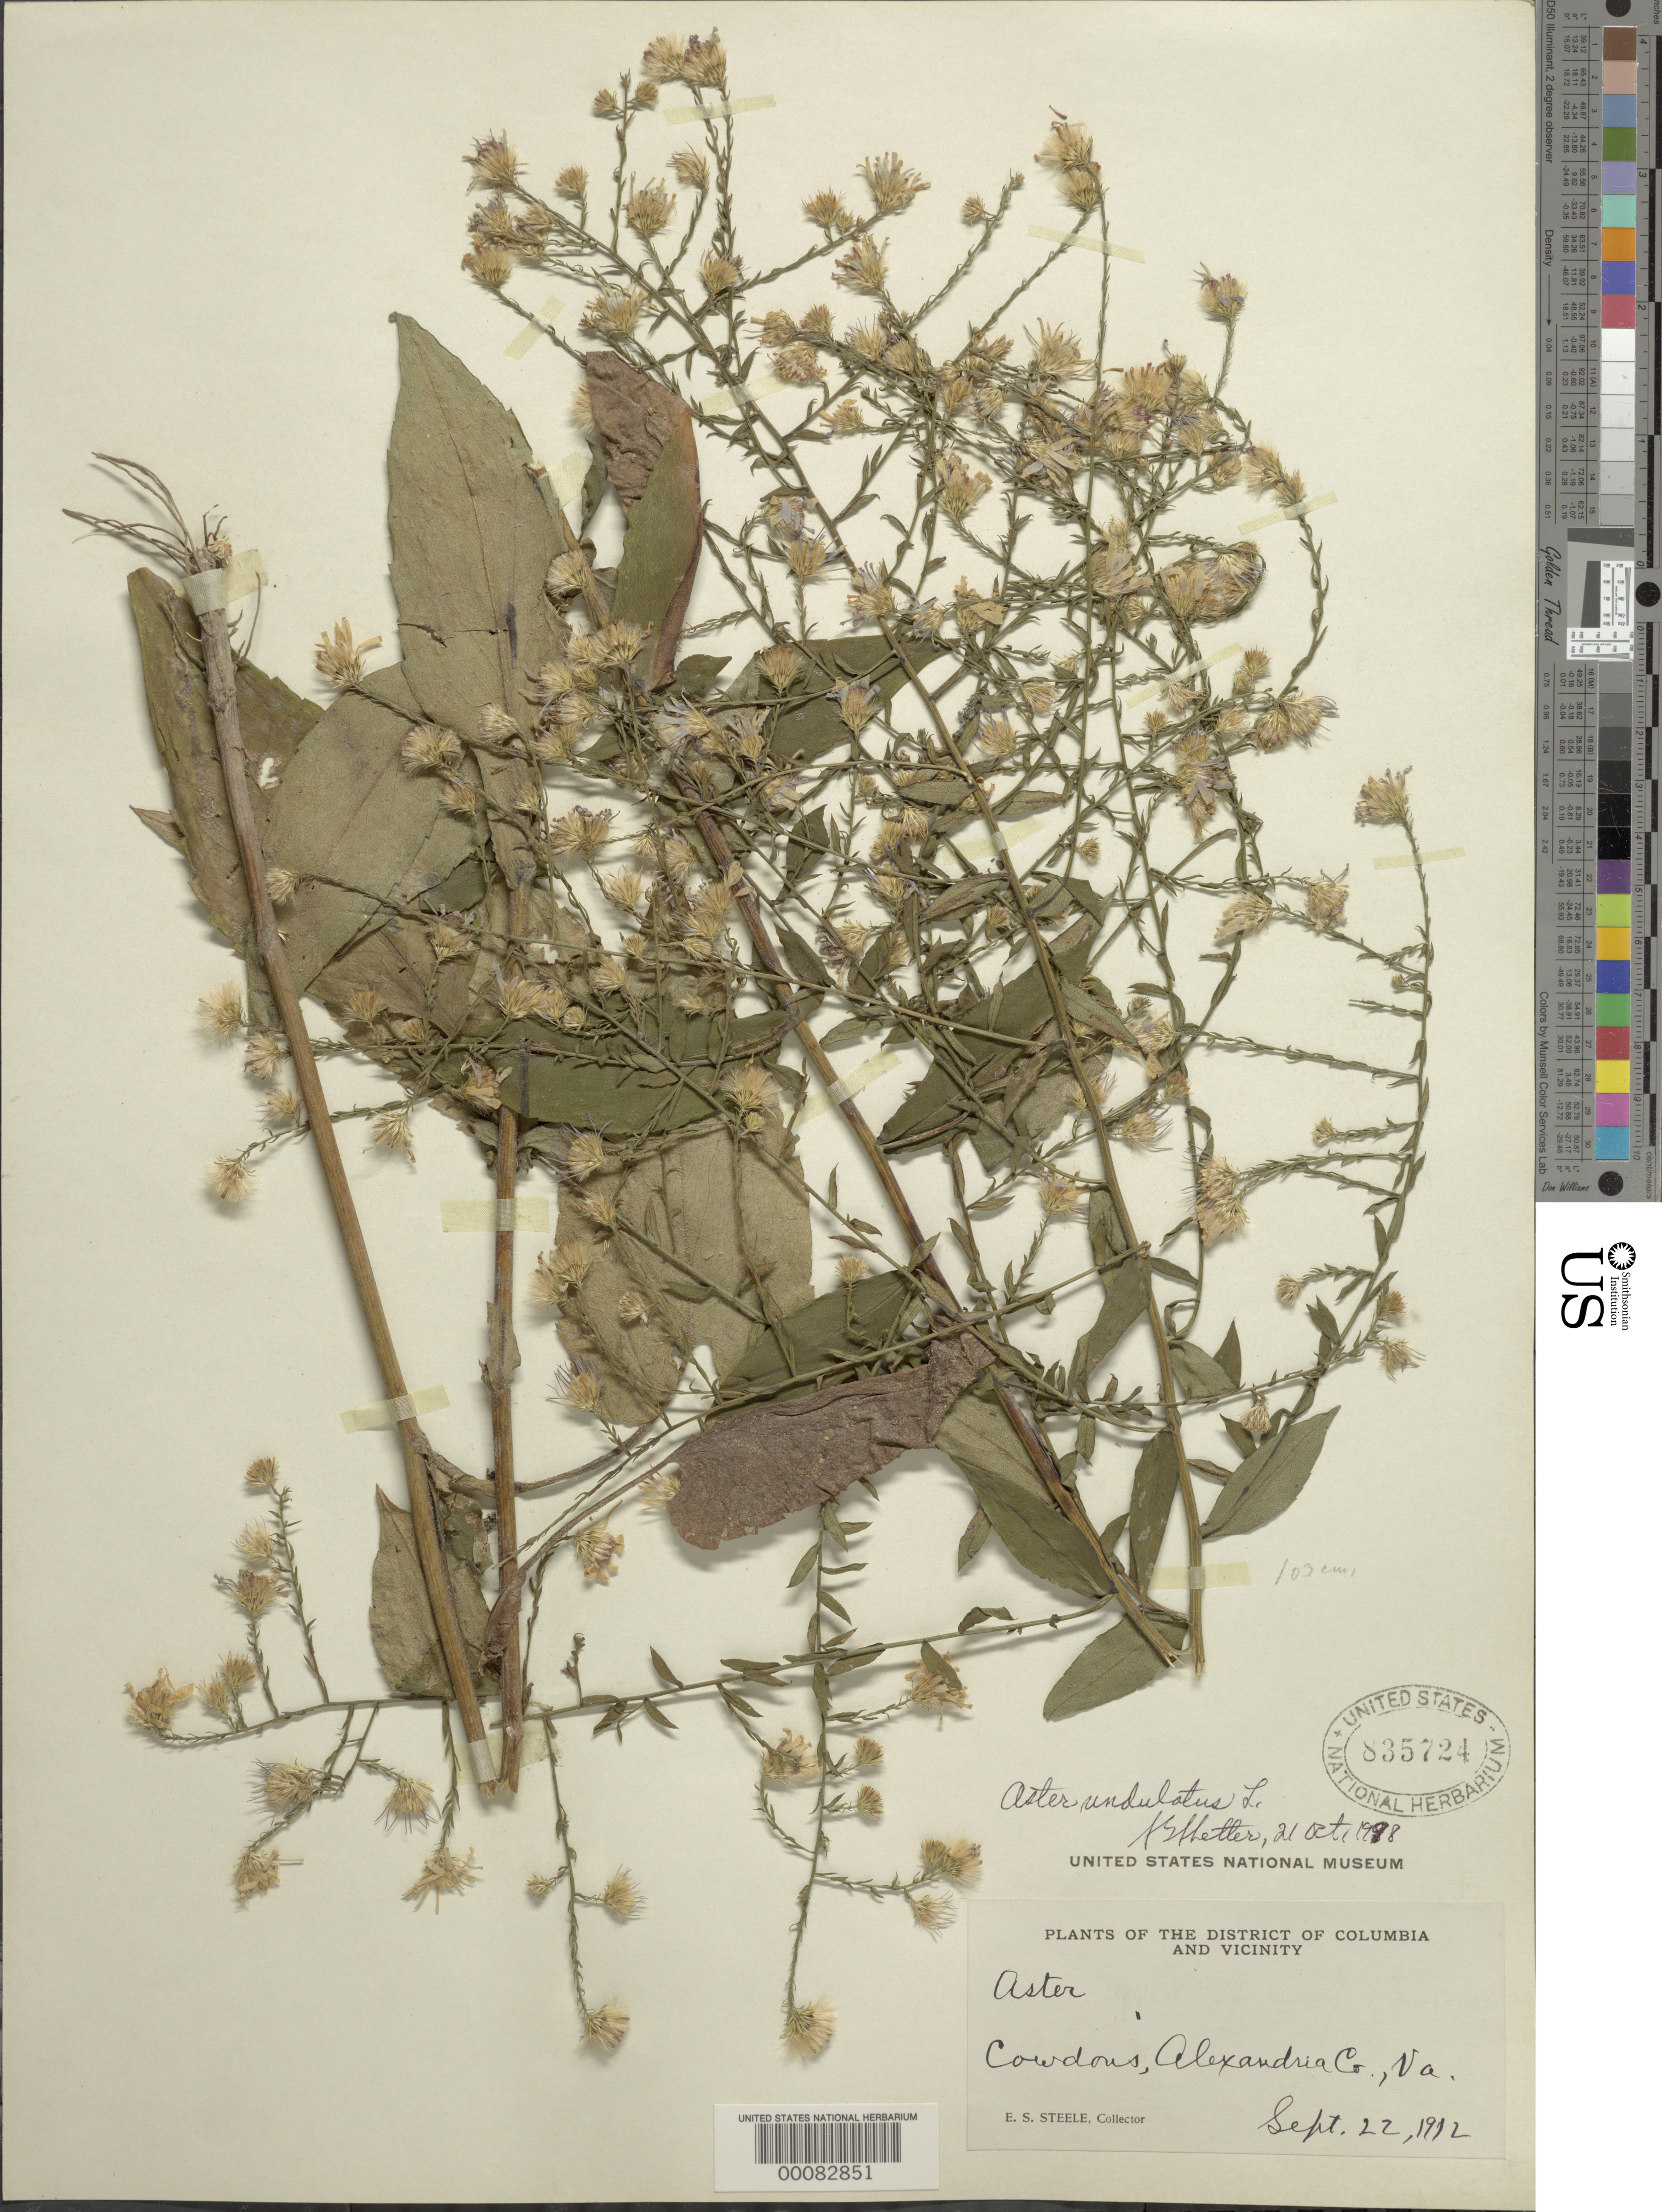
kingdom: Plantae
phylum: Tracheophyta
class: Magnoliopsida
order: Asterales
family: Asteraceae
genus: Symphyotrichum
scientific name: Symphyotrichum undulatum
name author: (L.) G.L. Nesom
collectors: E. Steele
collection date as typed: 22 Sep 1912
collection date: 1912-09-22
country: United States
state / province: Virginia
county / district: Arlington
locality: Cowdons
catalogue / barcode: US 835724